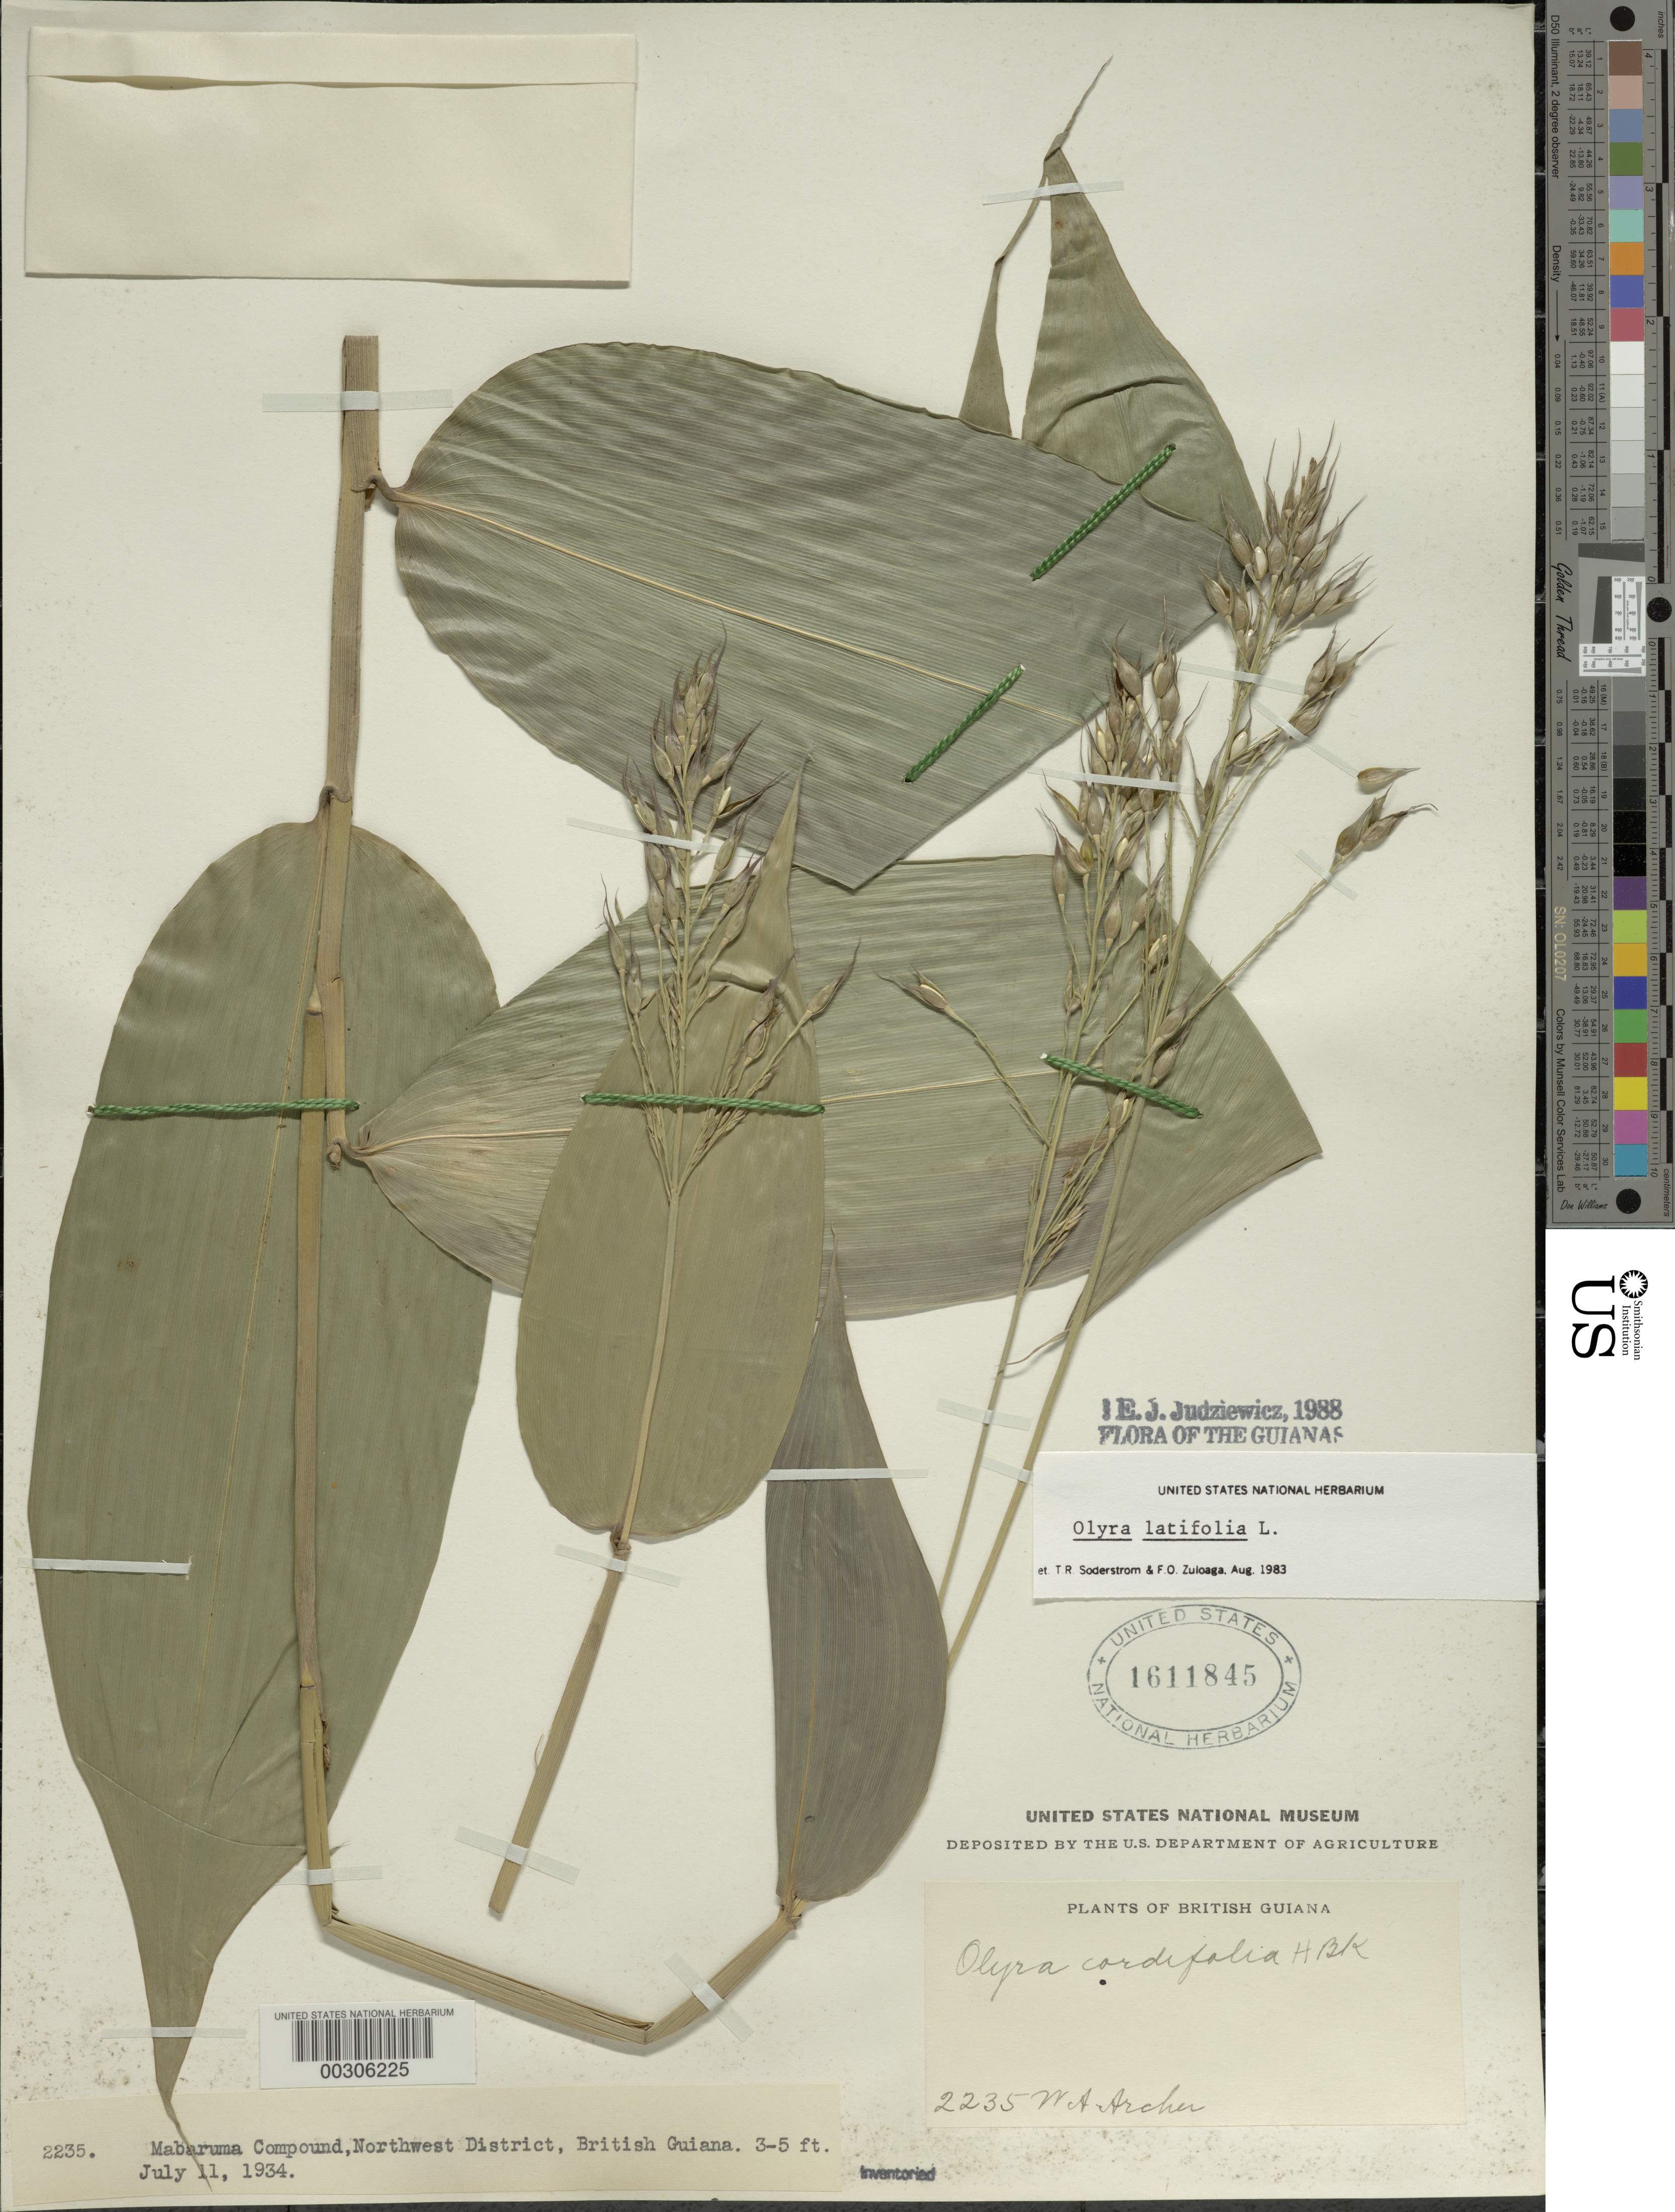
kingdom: Plantae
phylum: Tracheophyta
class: Liliopsida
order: Poales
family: Poaceae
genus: Olyra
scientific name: Olyra latifolia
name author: L.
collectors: W. A. Archer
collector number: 2235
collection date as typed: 11 Jul 1934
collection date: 1934-07-11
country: Guyana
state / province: Barima-Waini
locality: Mabaruma compound, (former) northwest dist.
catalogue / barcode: US 1611845